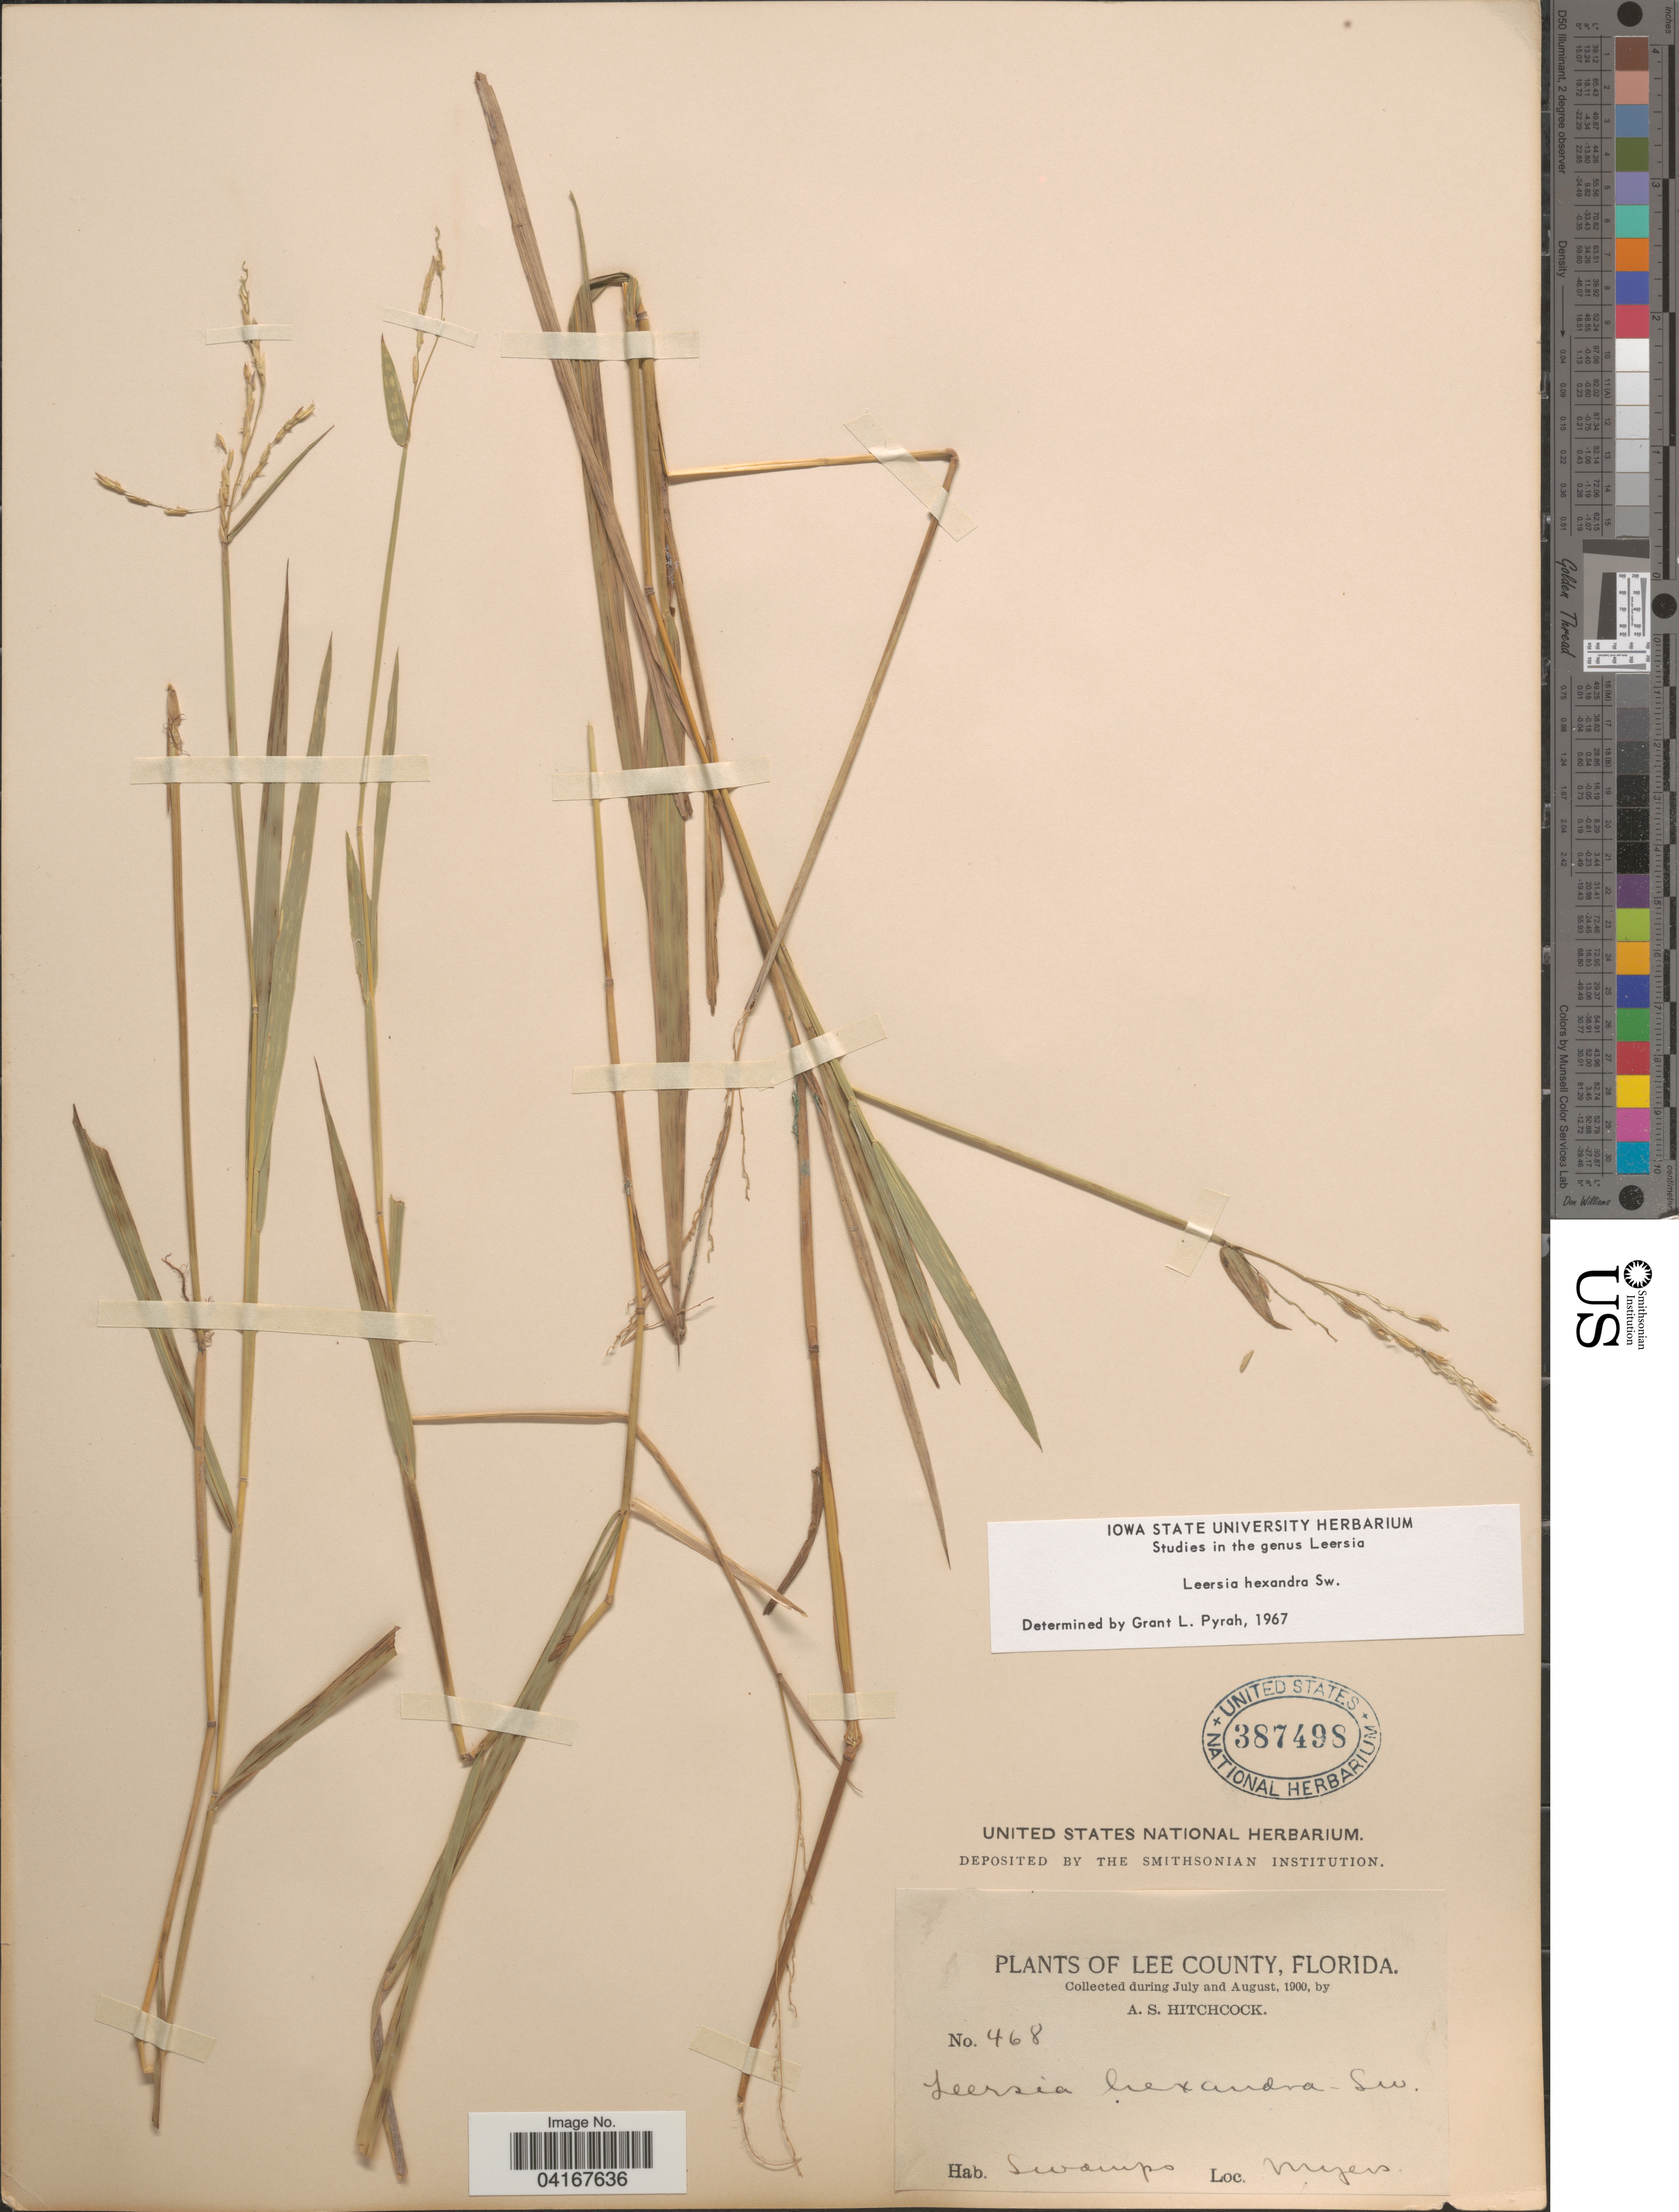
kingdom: Plantae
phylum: Tracheophyta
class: Liliopsida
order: Poales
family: Poaceae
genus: Leersia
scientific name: Leersia hexandra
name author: Sw.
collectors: A. S. Hitchcock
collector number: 468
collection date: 1900-07/1900-08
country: United States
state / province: Florida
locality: Lee County. Myers.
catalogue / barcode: US 387498